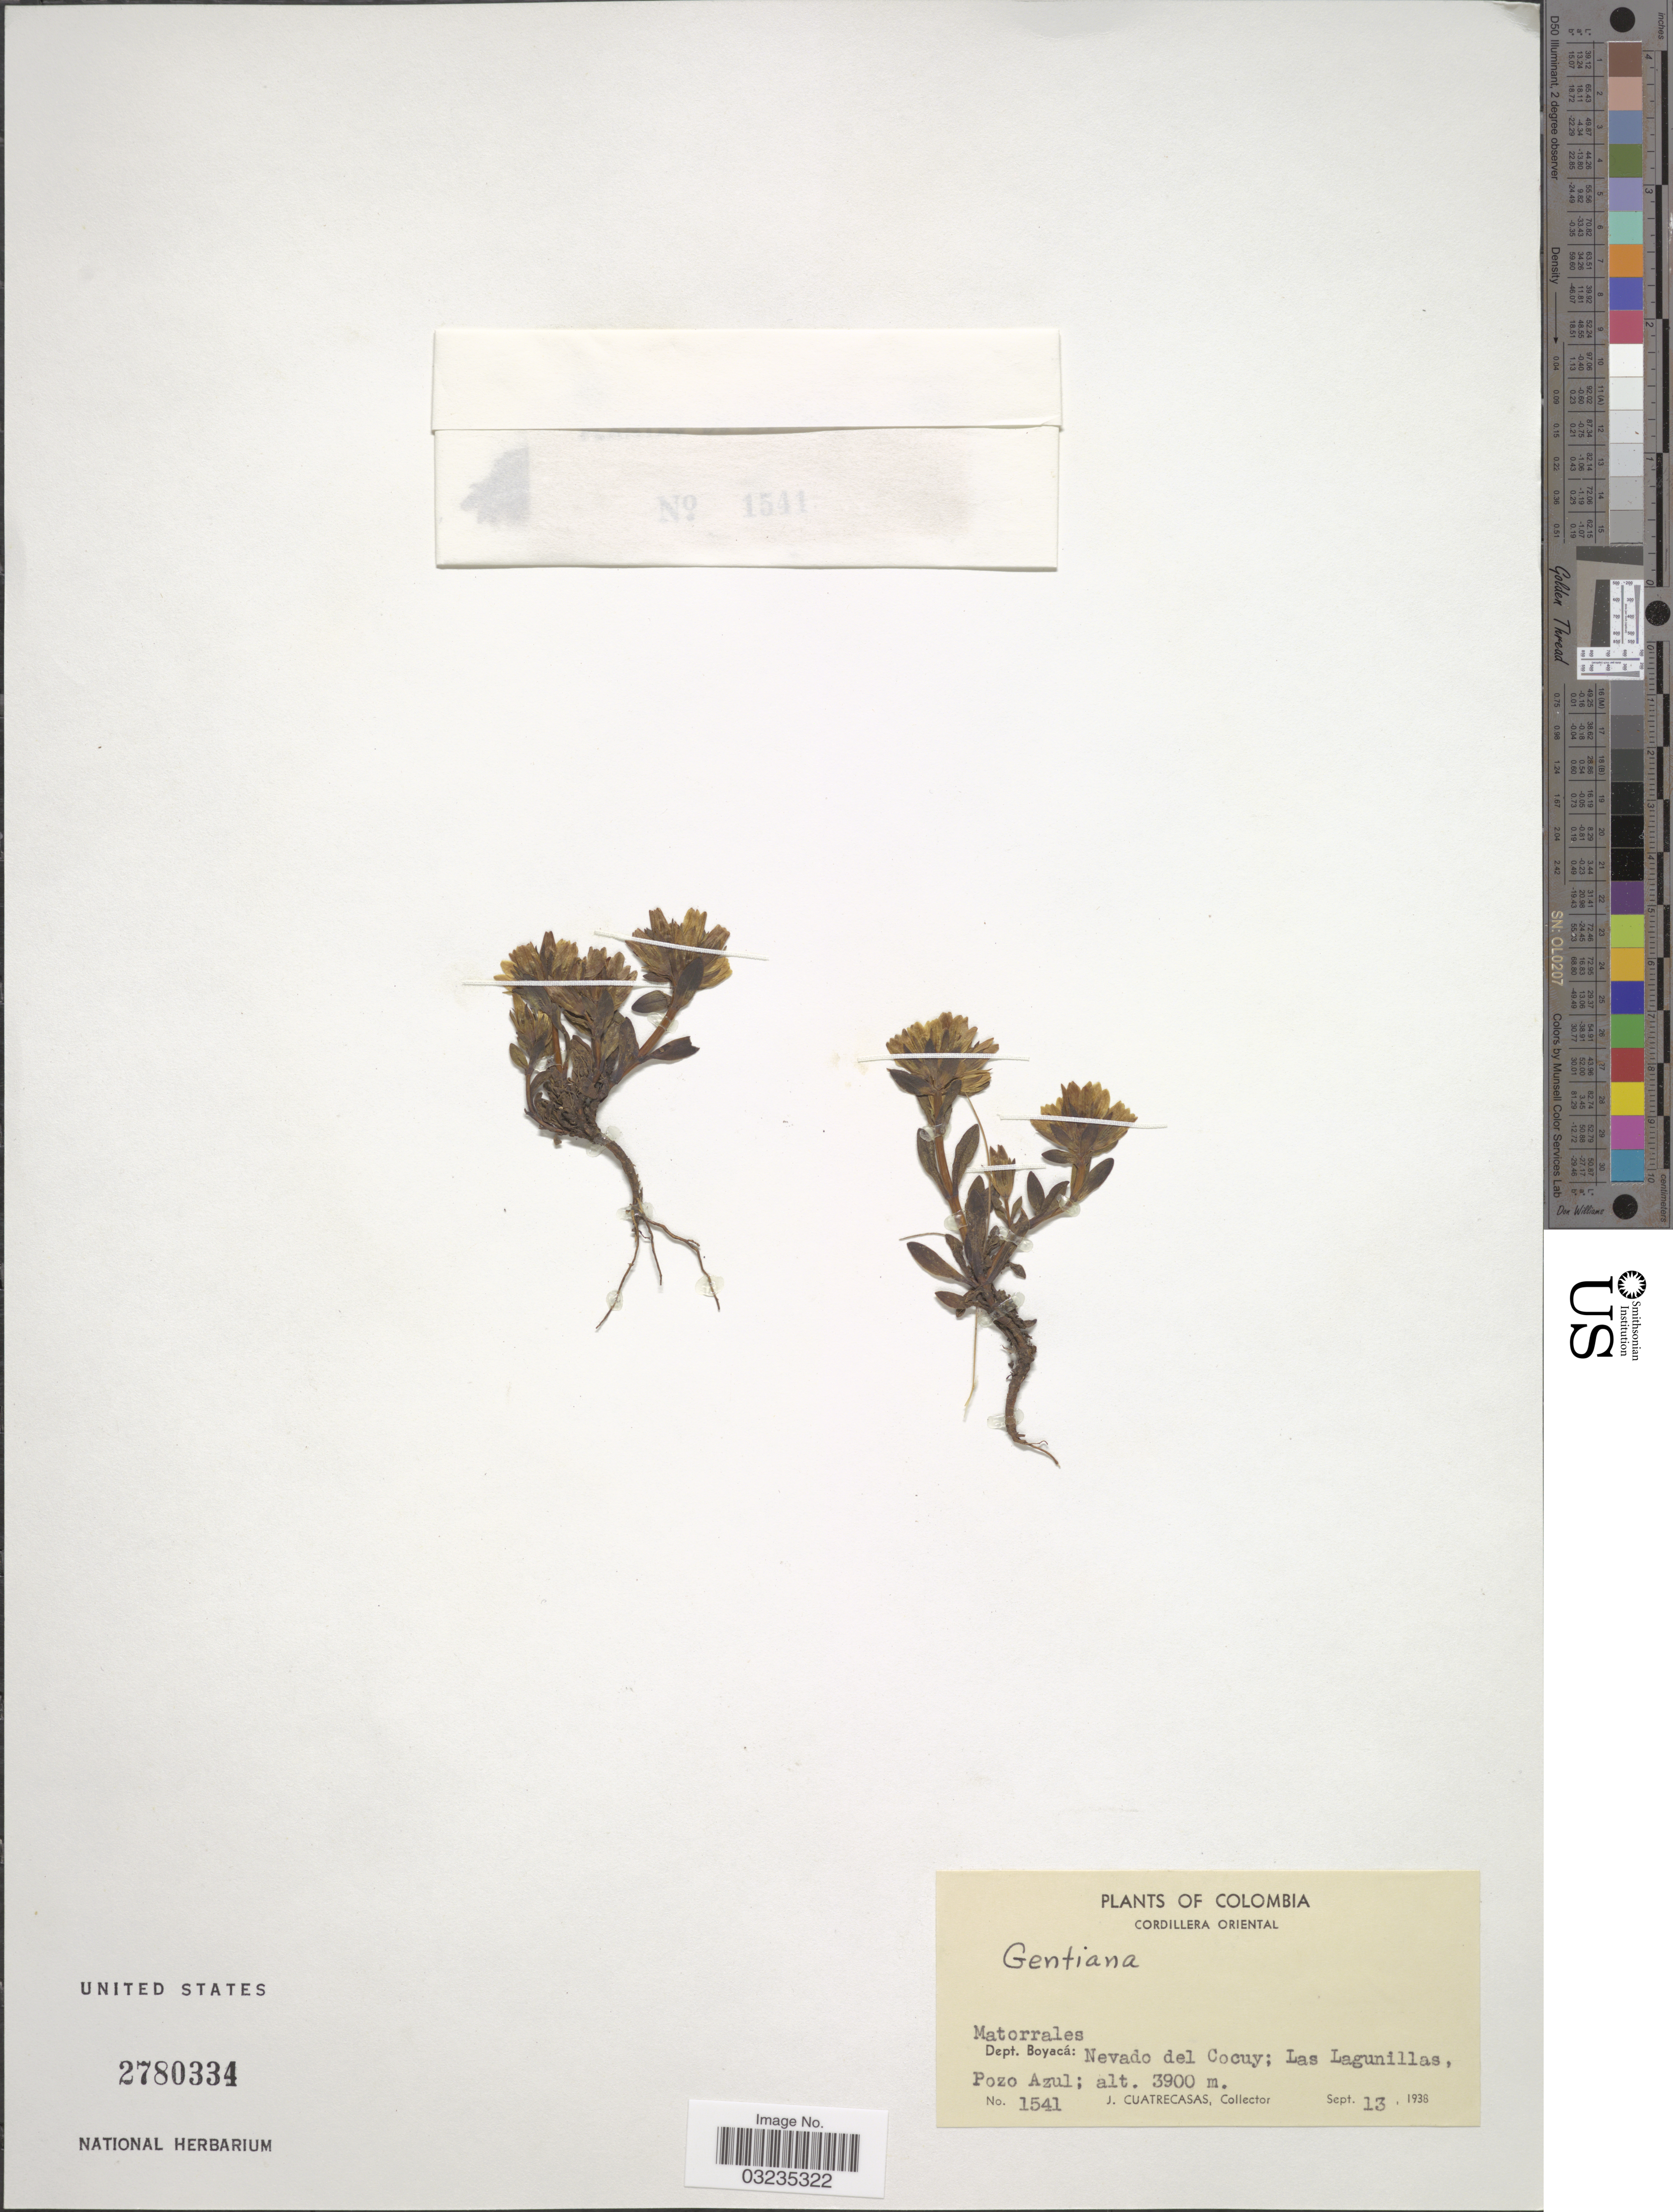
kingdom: Plantae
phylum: Tracheophyta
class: Magnoliopsida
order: Gentianales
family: Gentianaceae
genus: Gentiana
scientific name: Gentiana sp.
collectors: J. Cuatrecasas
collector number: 1541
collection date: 1938-09-13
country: Colombia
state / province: Boyacá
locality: Cordillera Oriental. Dept. Boyacá: Nevado del Cocuy; Las Lagunillas, Pozo Azul.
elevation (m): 3900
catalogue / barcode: US 2780334